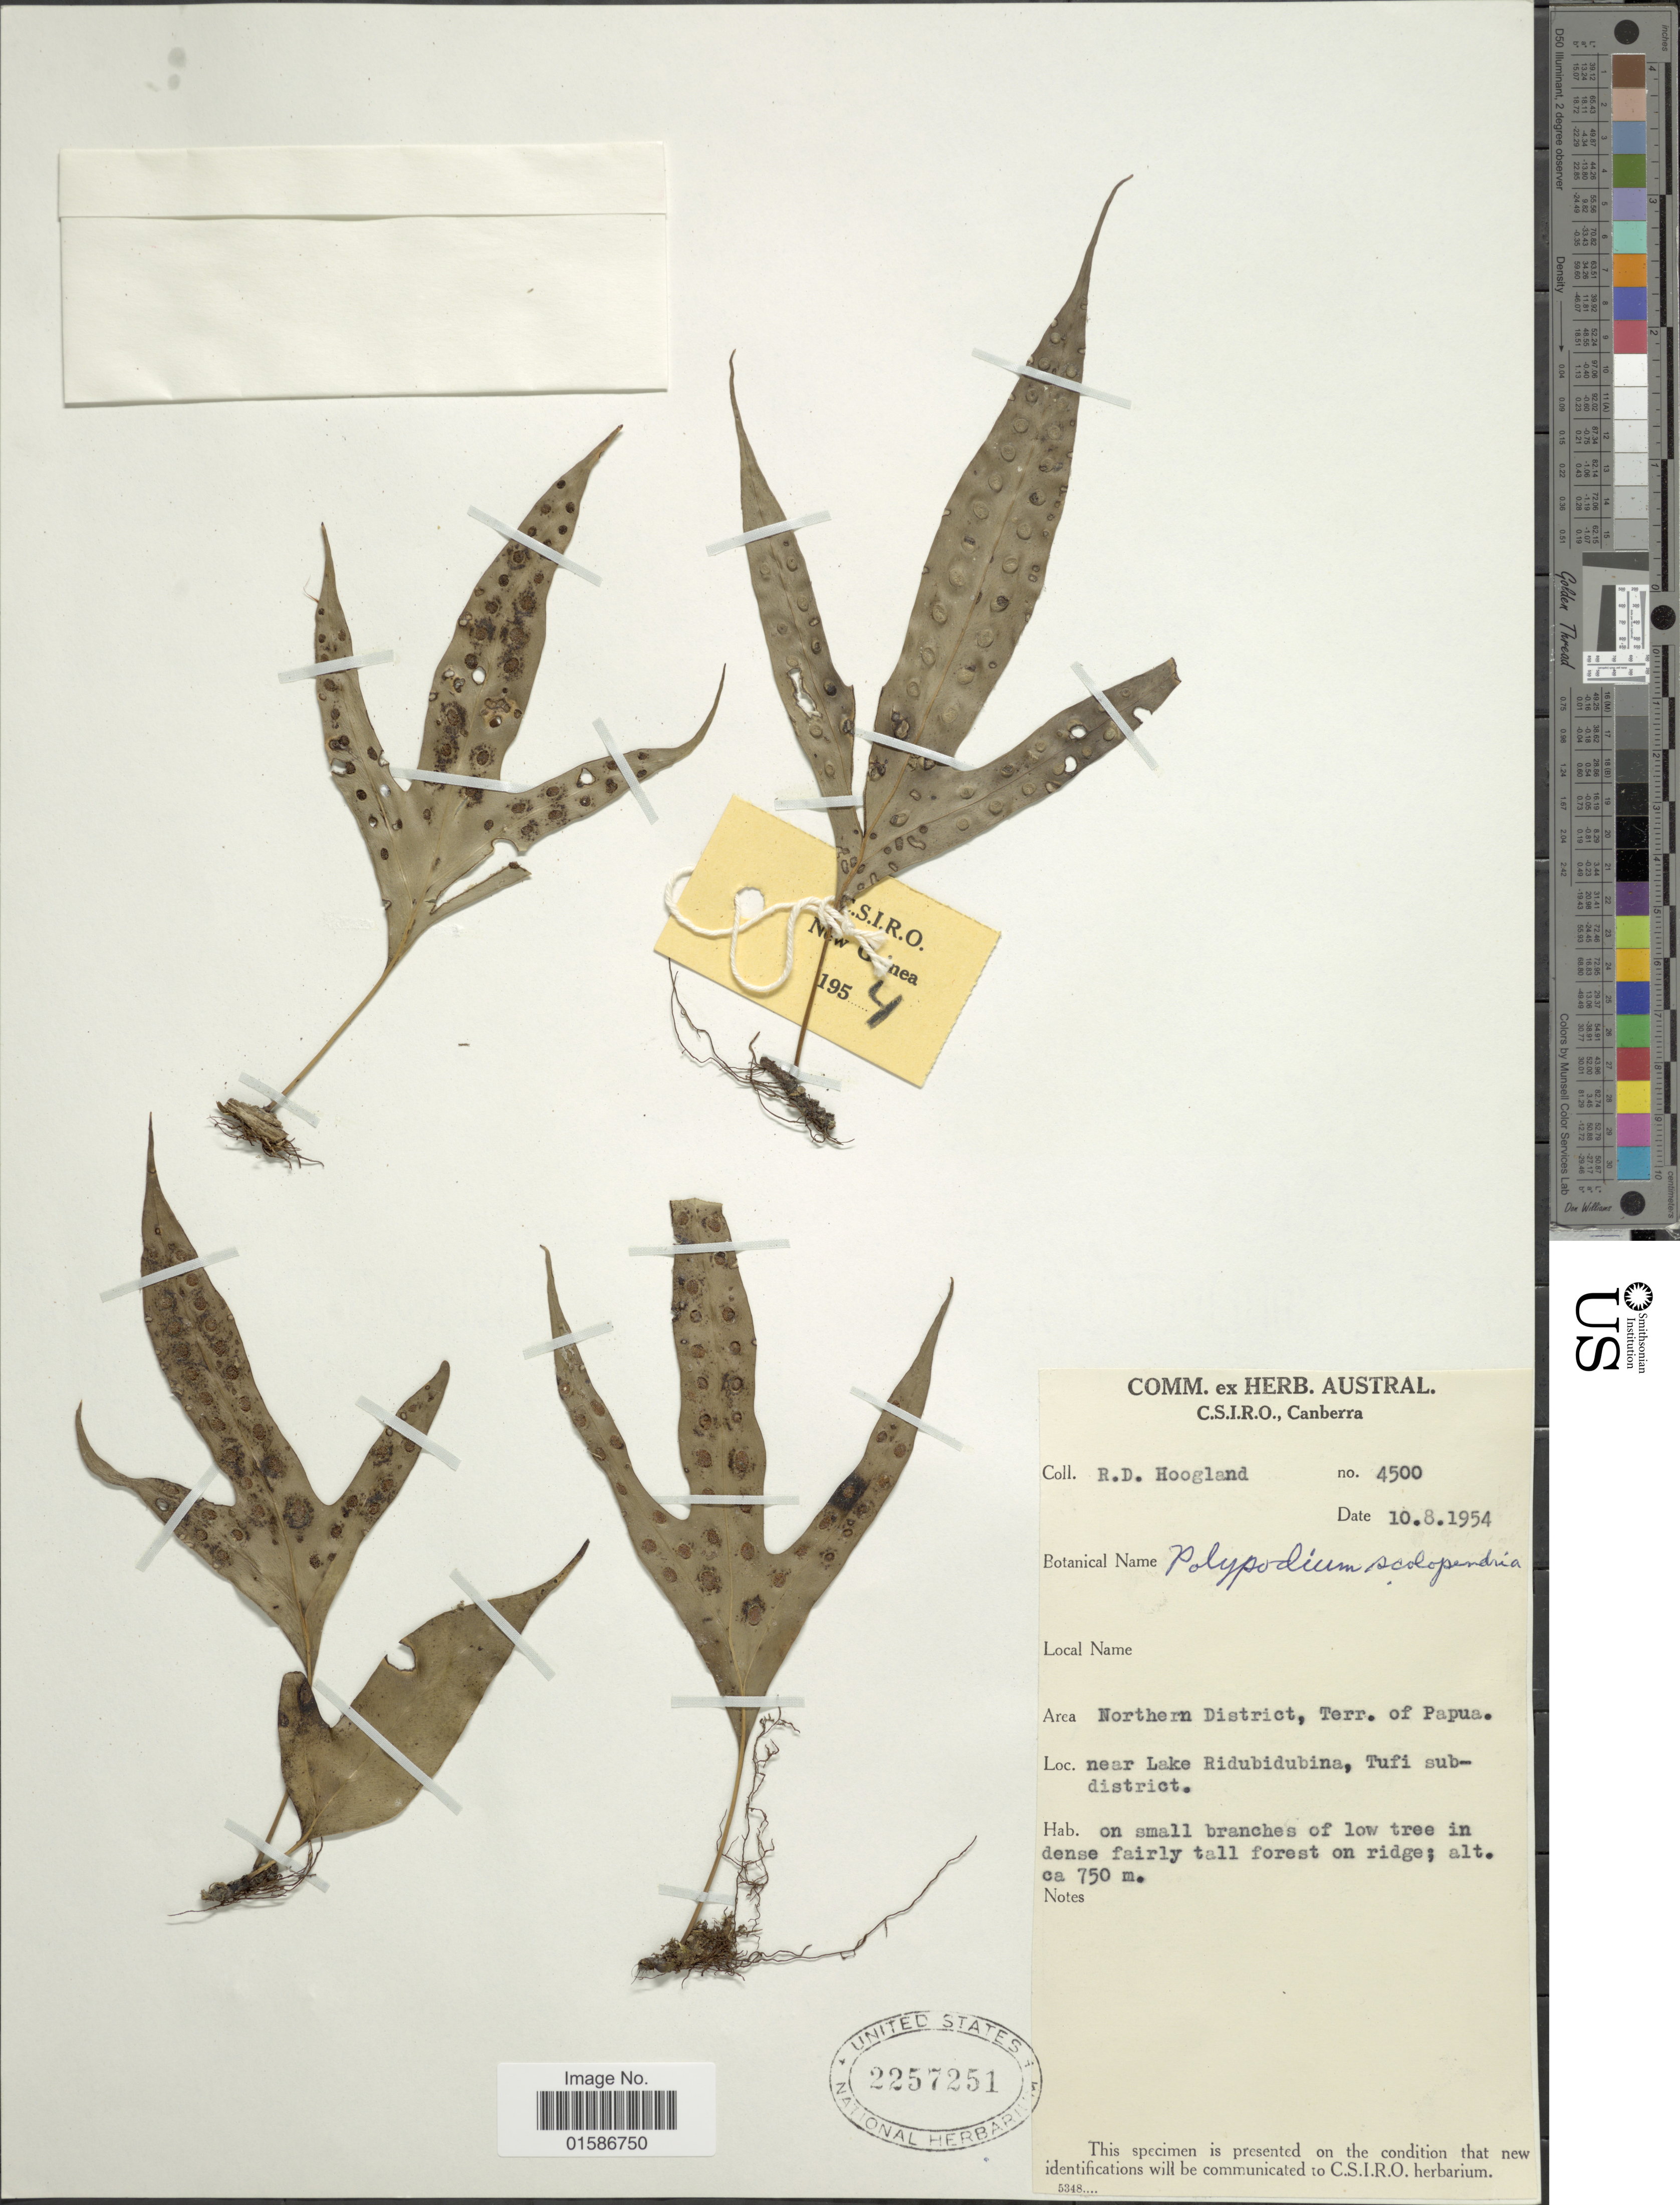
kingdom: Plantae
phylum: Tracheophyta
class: Polypodiopsida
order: Polypodiales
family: Polypodiaceae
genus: Microsorum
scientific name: Microsorum scolopendria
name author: (Burm. f.) Copel.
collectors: R. D. Hoogland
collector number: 4500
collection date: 1954-08-10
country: Papua New Guinea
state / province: Northern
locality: Area Northern District, Terr of Papua, near Lake Ridubidubina, Tufi District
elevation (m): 750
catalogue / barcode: US 2257251